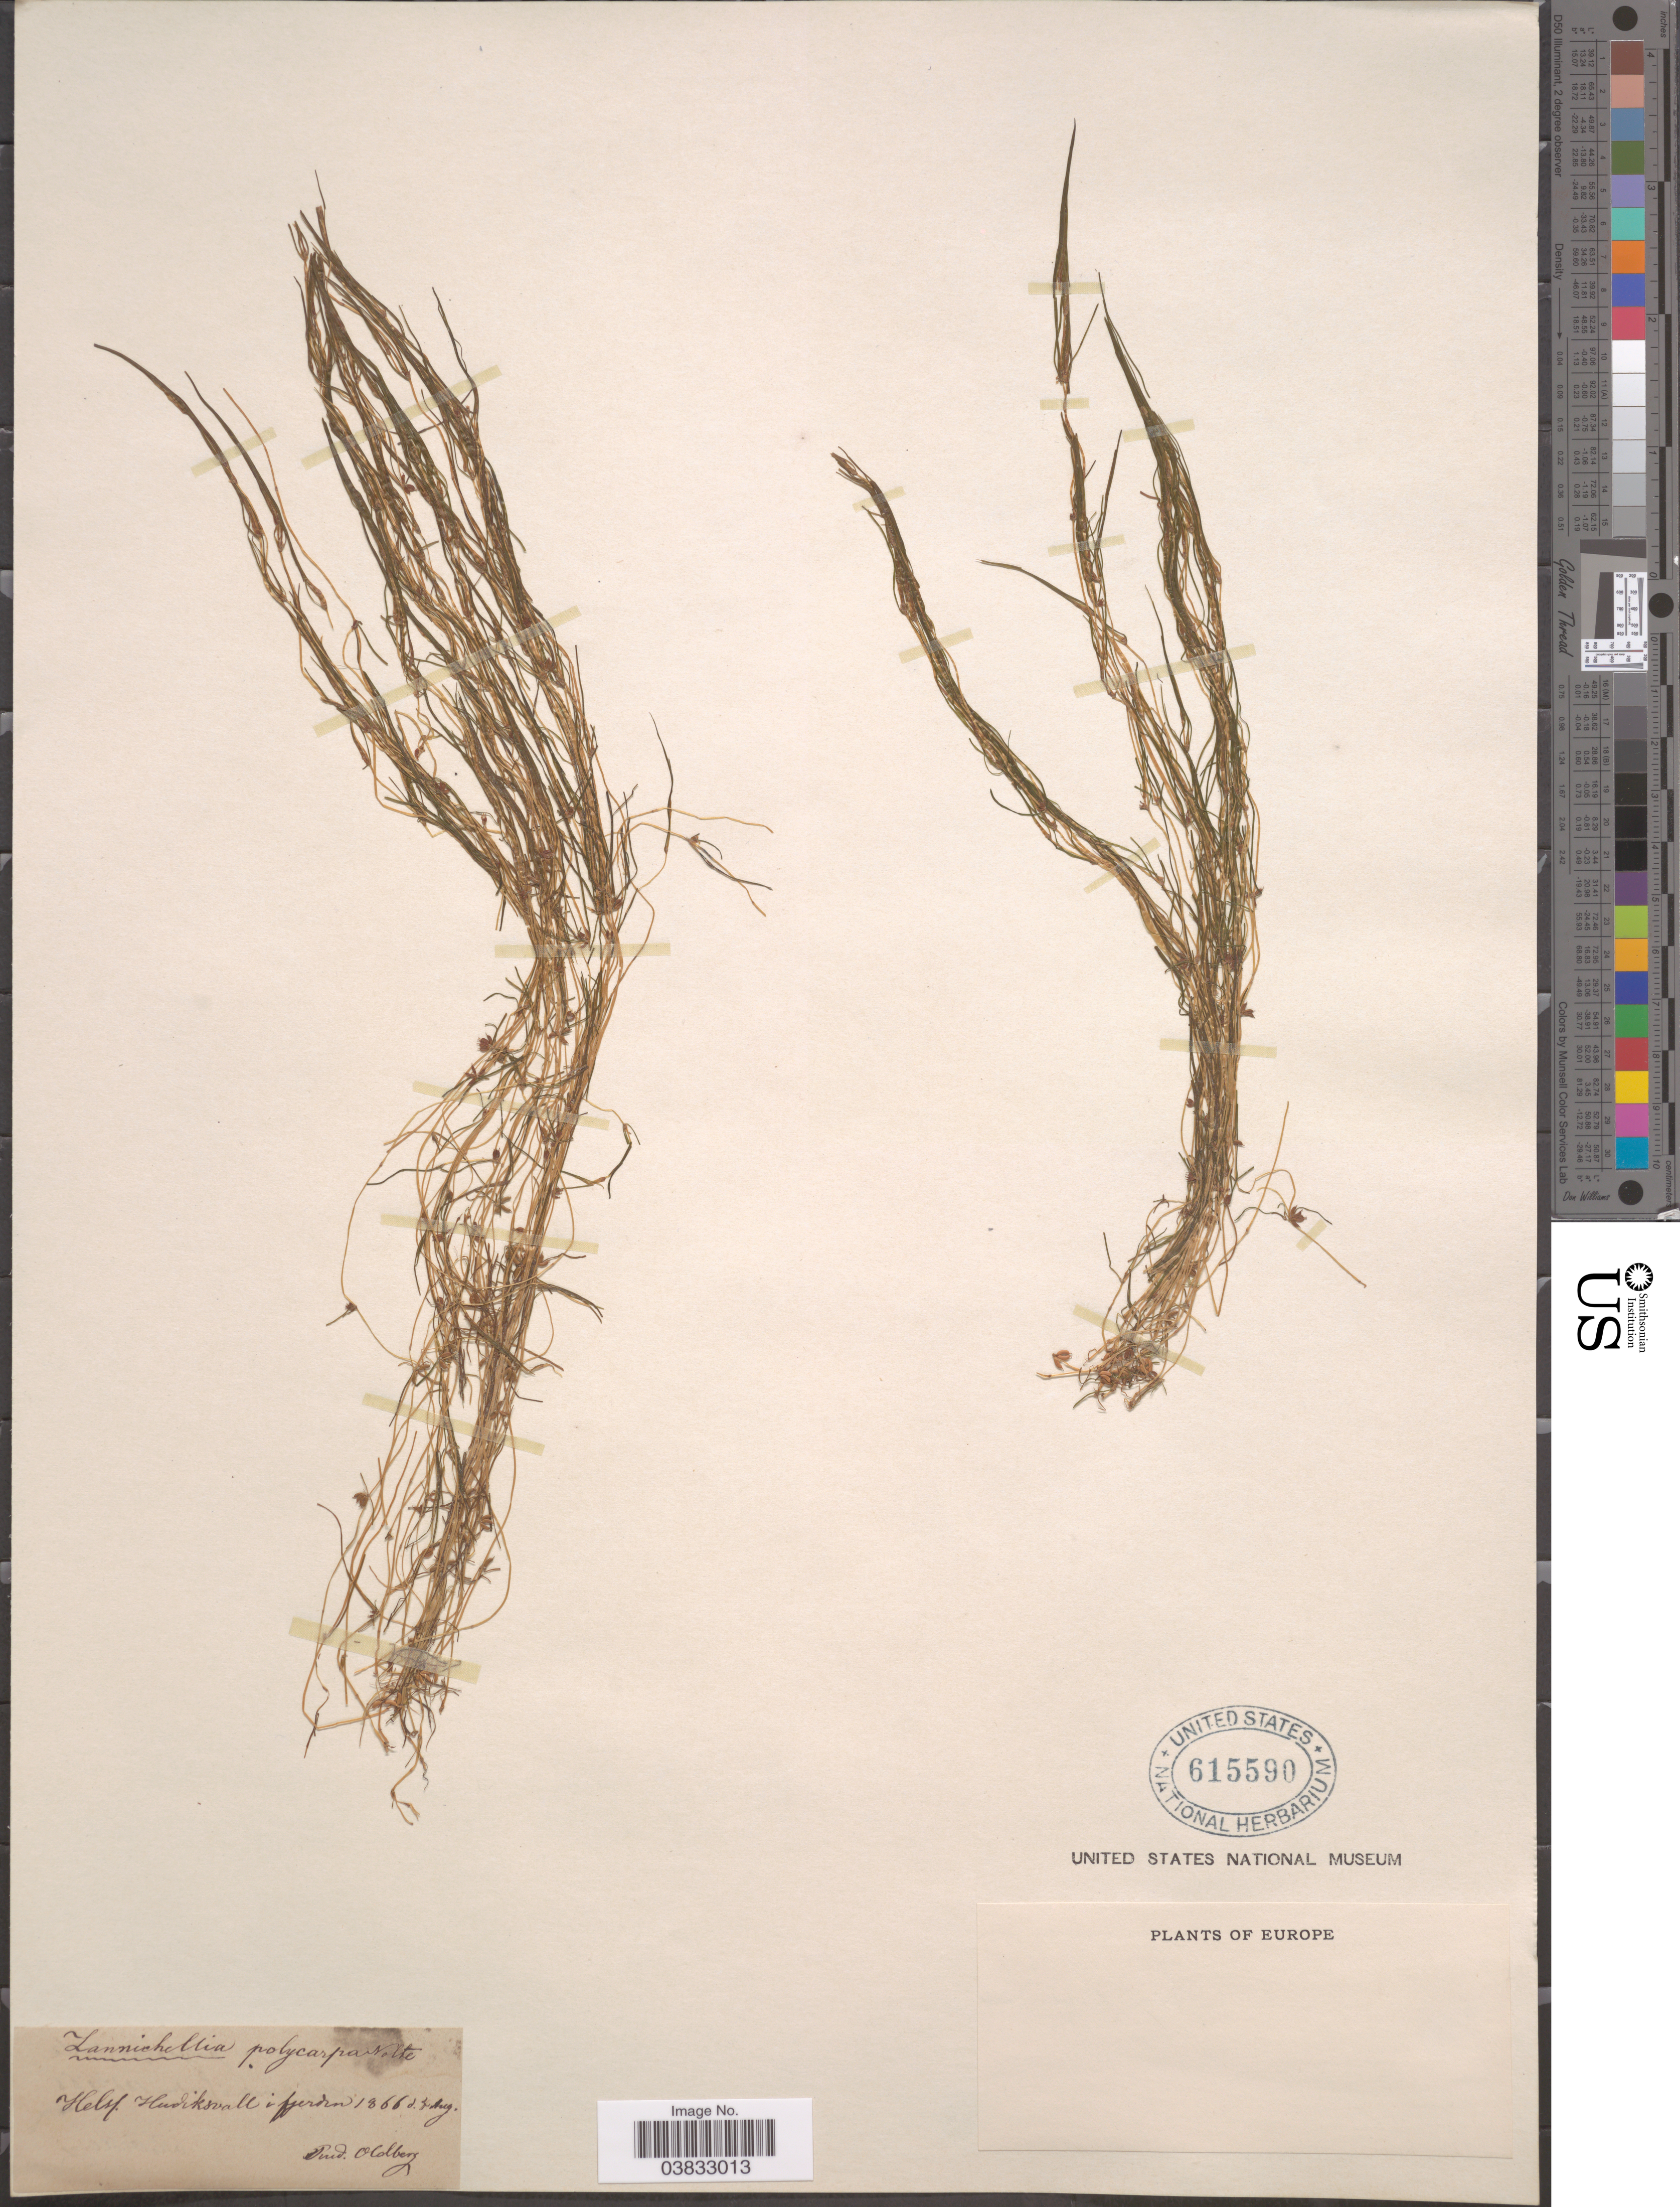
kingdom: Plantae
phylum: Tracheophyta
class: Liliopsida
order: Alismatales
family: Potamogetonaceae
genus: Zannichellia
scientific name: Zannichellia polycarpa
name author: Nolte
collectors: -. Oldberg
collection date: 1866-08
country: Sweden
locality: Helsl. Hudiksvall i fjerdin.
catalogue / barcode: US 615590